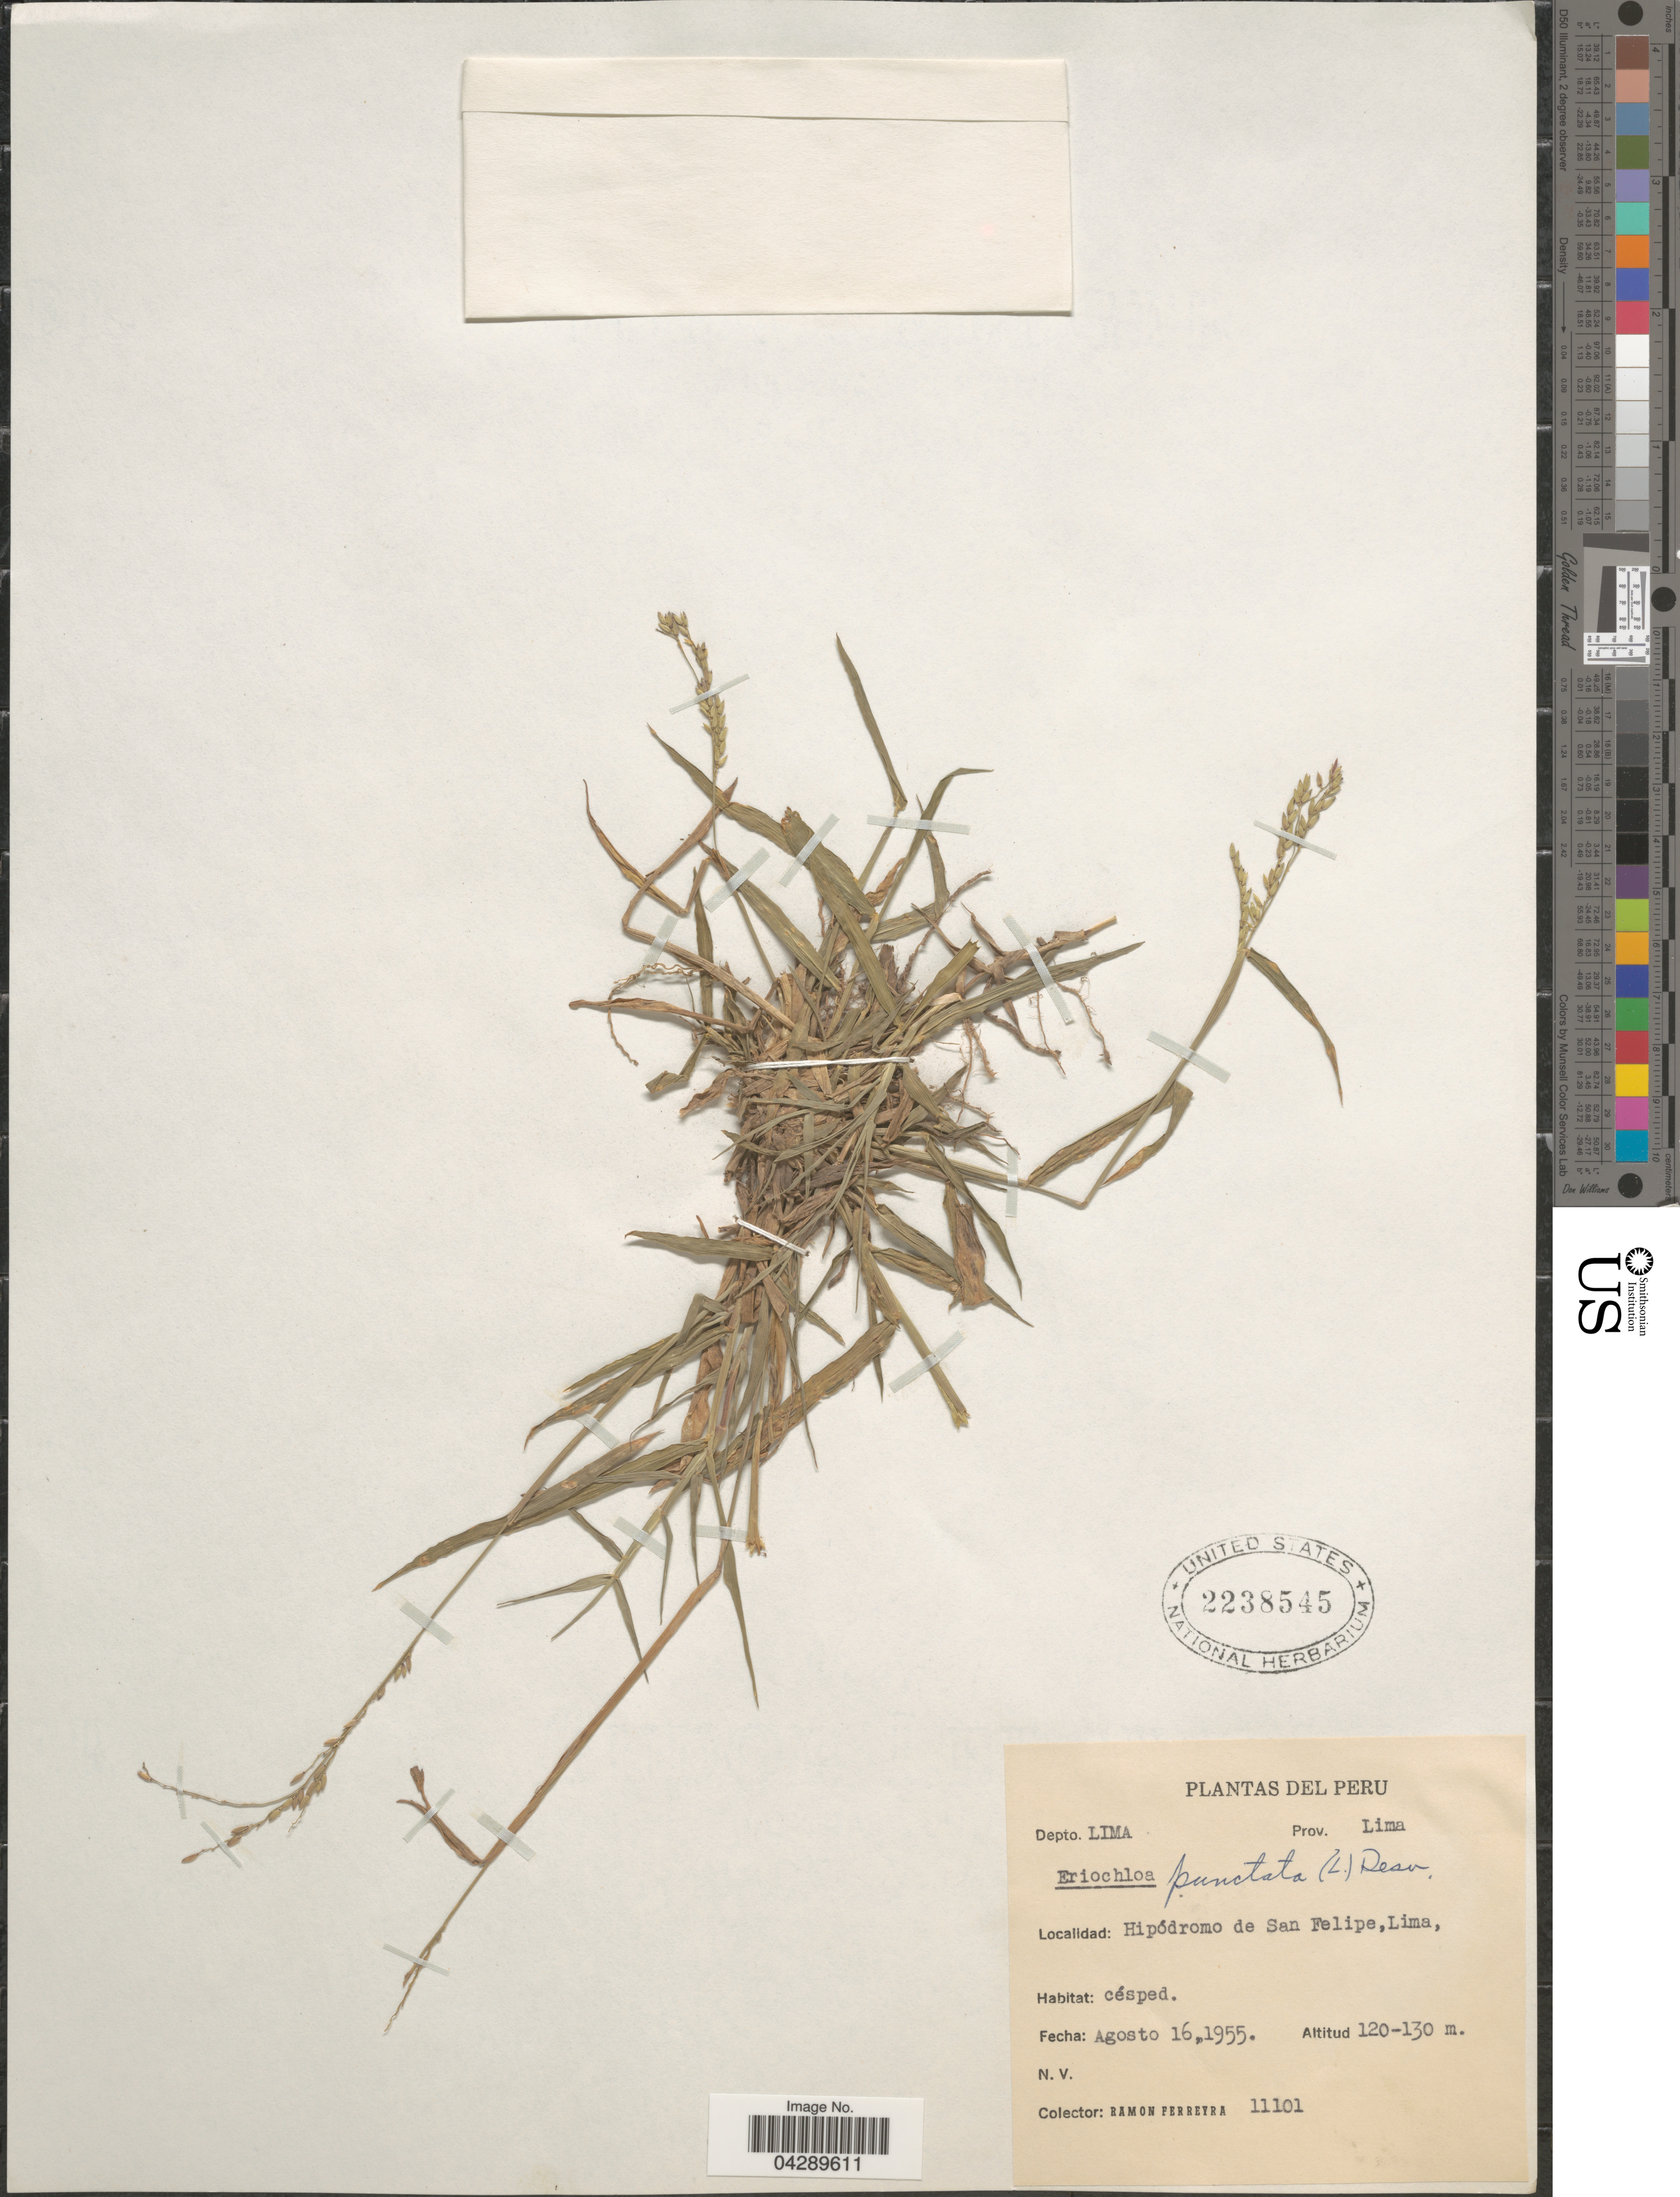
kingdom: Plantae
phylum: Tracheophyta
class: Liliopsida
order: Poales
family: Poaceae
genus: Eriochloa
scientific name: Eriochloa punctata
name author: (L.) Desv. ex Ham.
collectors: R. A. Ferreyra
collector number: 11101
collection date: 1955-08-16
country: Peru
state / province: Lima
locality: Depto. Lima. Hipódromo de San Felipe.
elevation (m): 120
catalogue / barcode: US 2238545